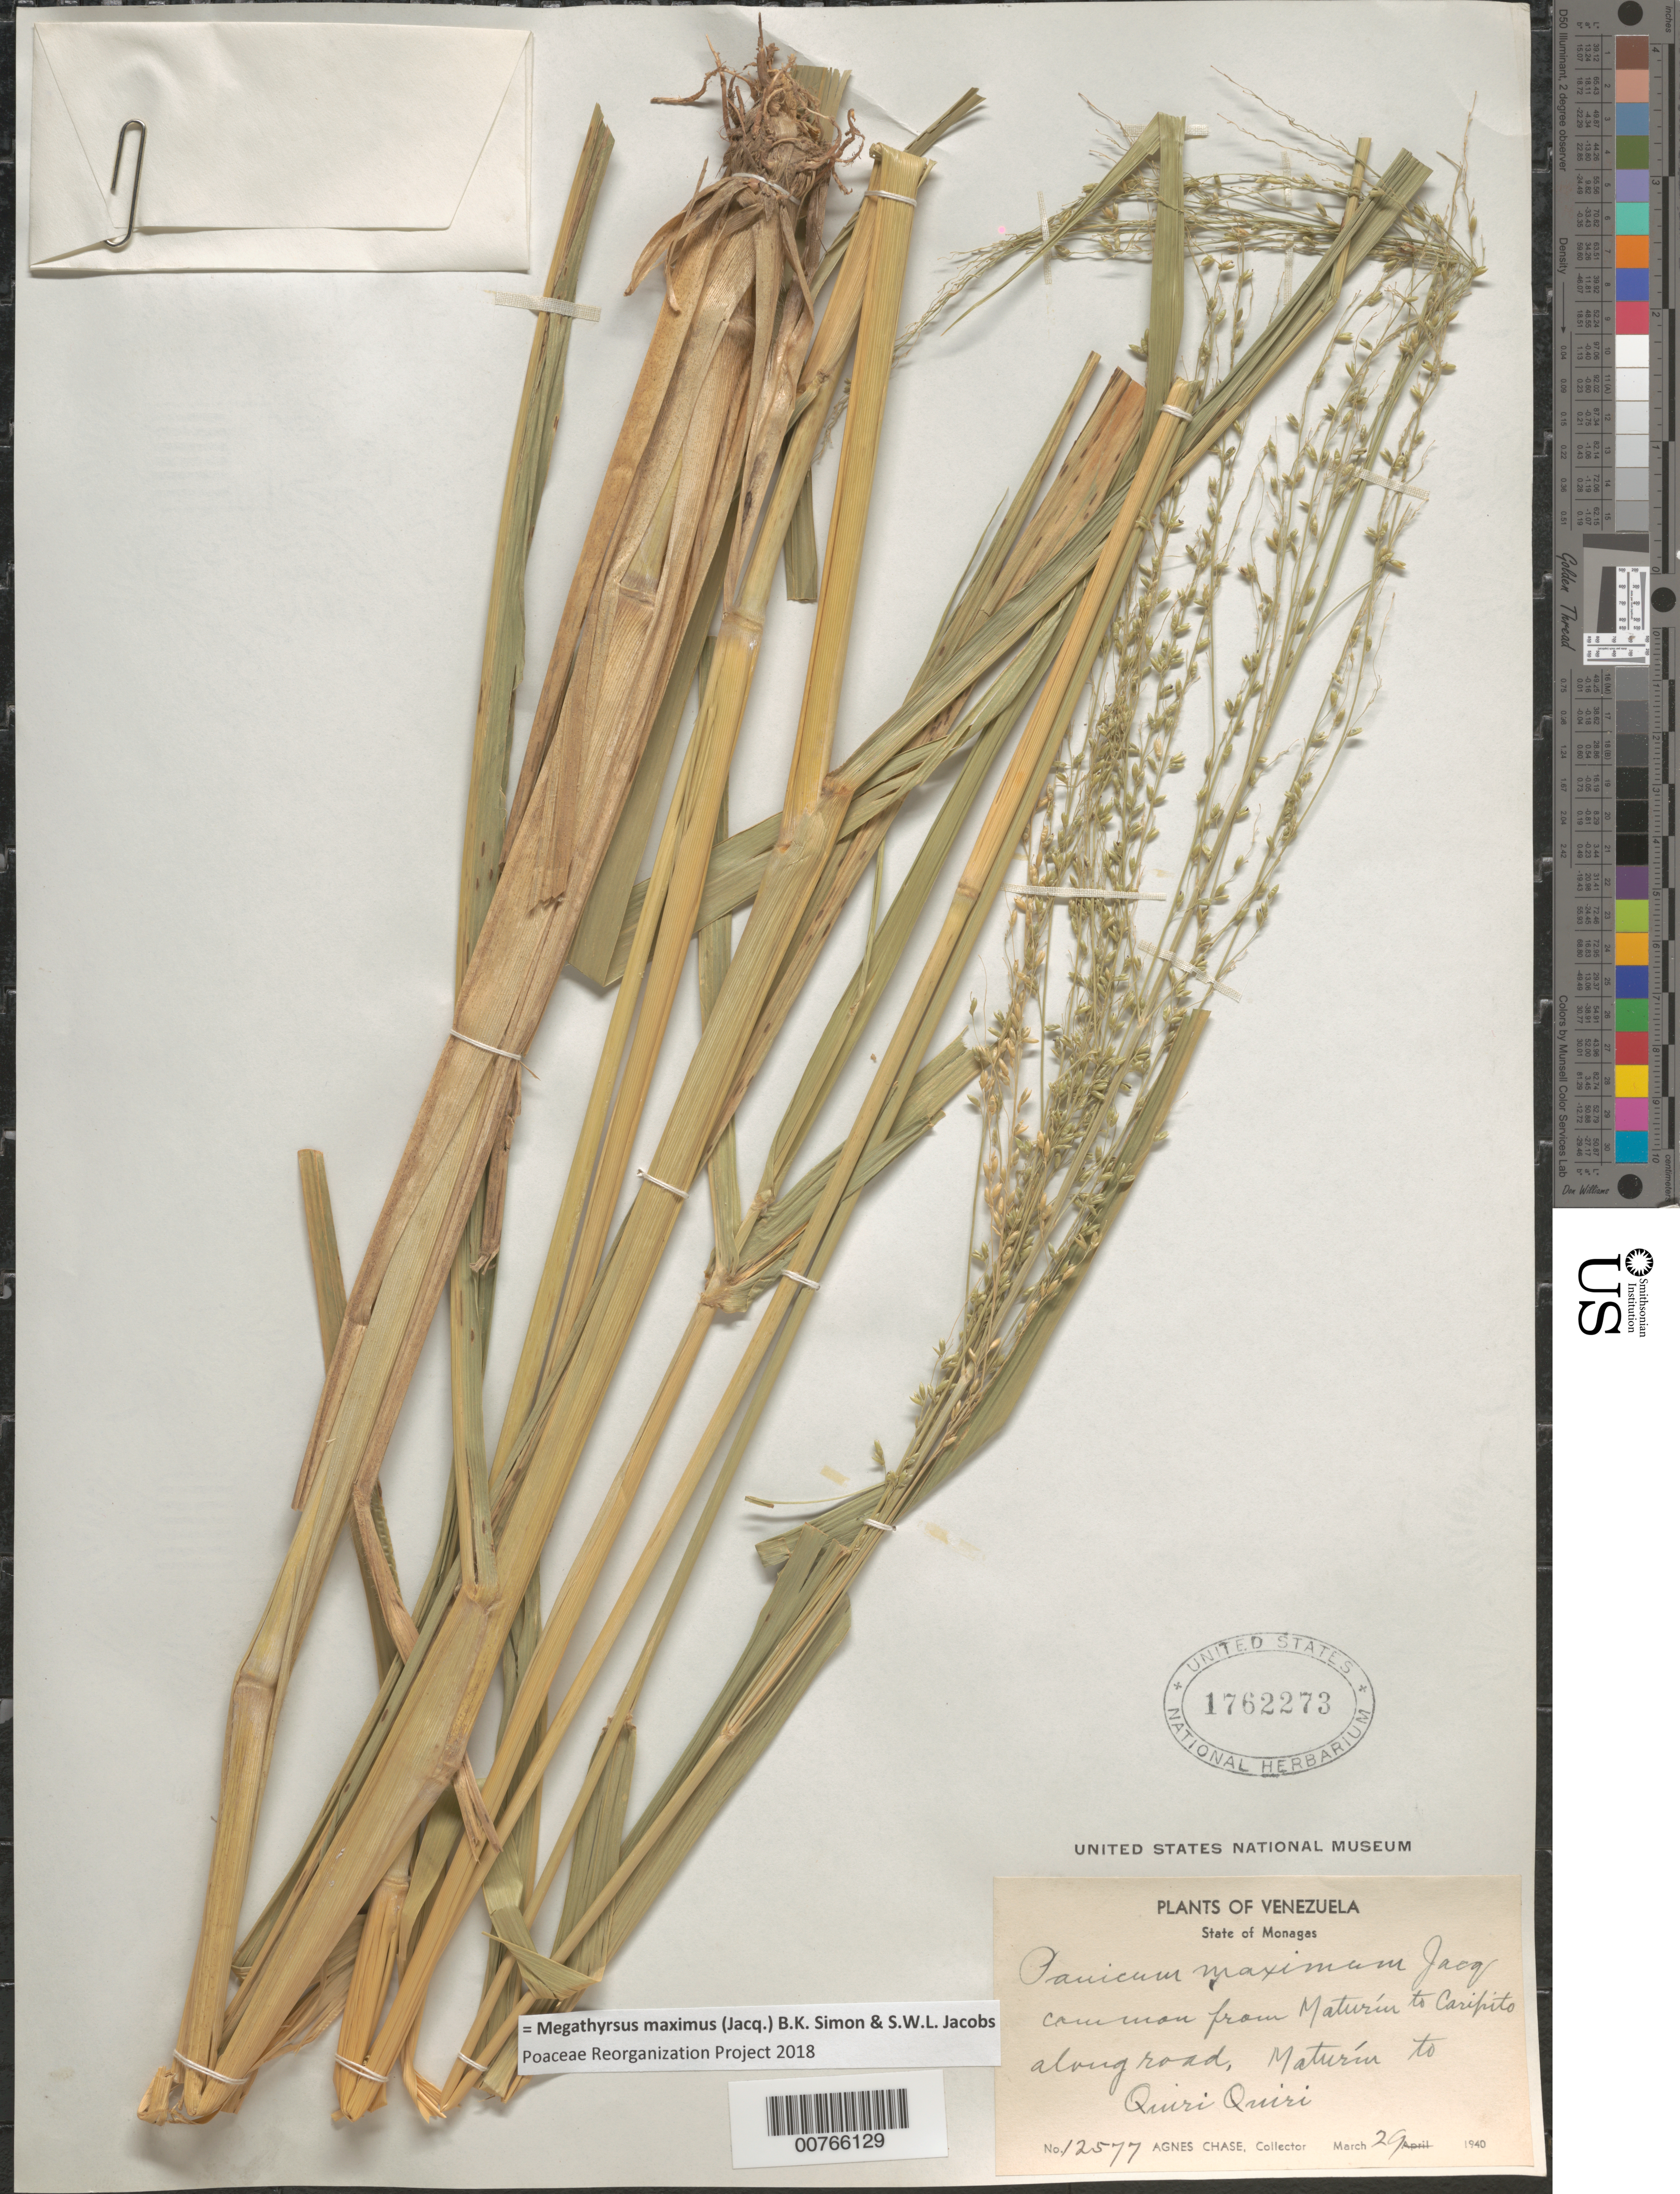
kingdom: Plantae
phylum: Tracheophyta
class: Liliopsida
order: Poales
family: Poaceae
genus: Panicum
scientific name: Panicum maximum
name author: Jacq.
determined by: Chase, [M.] Agnes, (US)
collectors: A. Chase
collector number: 12577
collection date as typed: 29 Mar 1940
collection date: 1940-03-29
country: Venezuela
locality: Maturíu to Quiri Quiri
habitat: common from Maturíu to Caripito along road,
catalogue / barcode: US 1762273